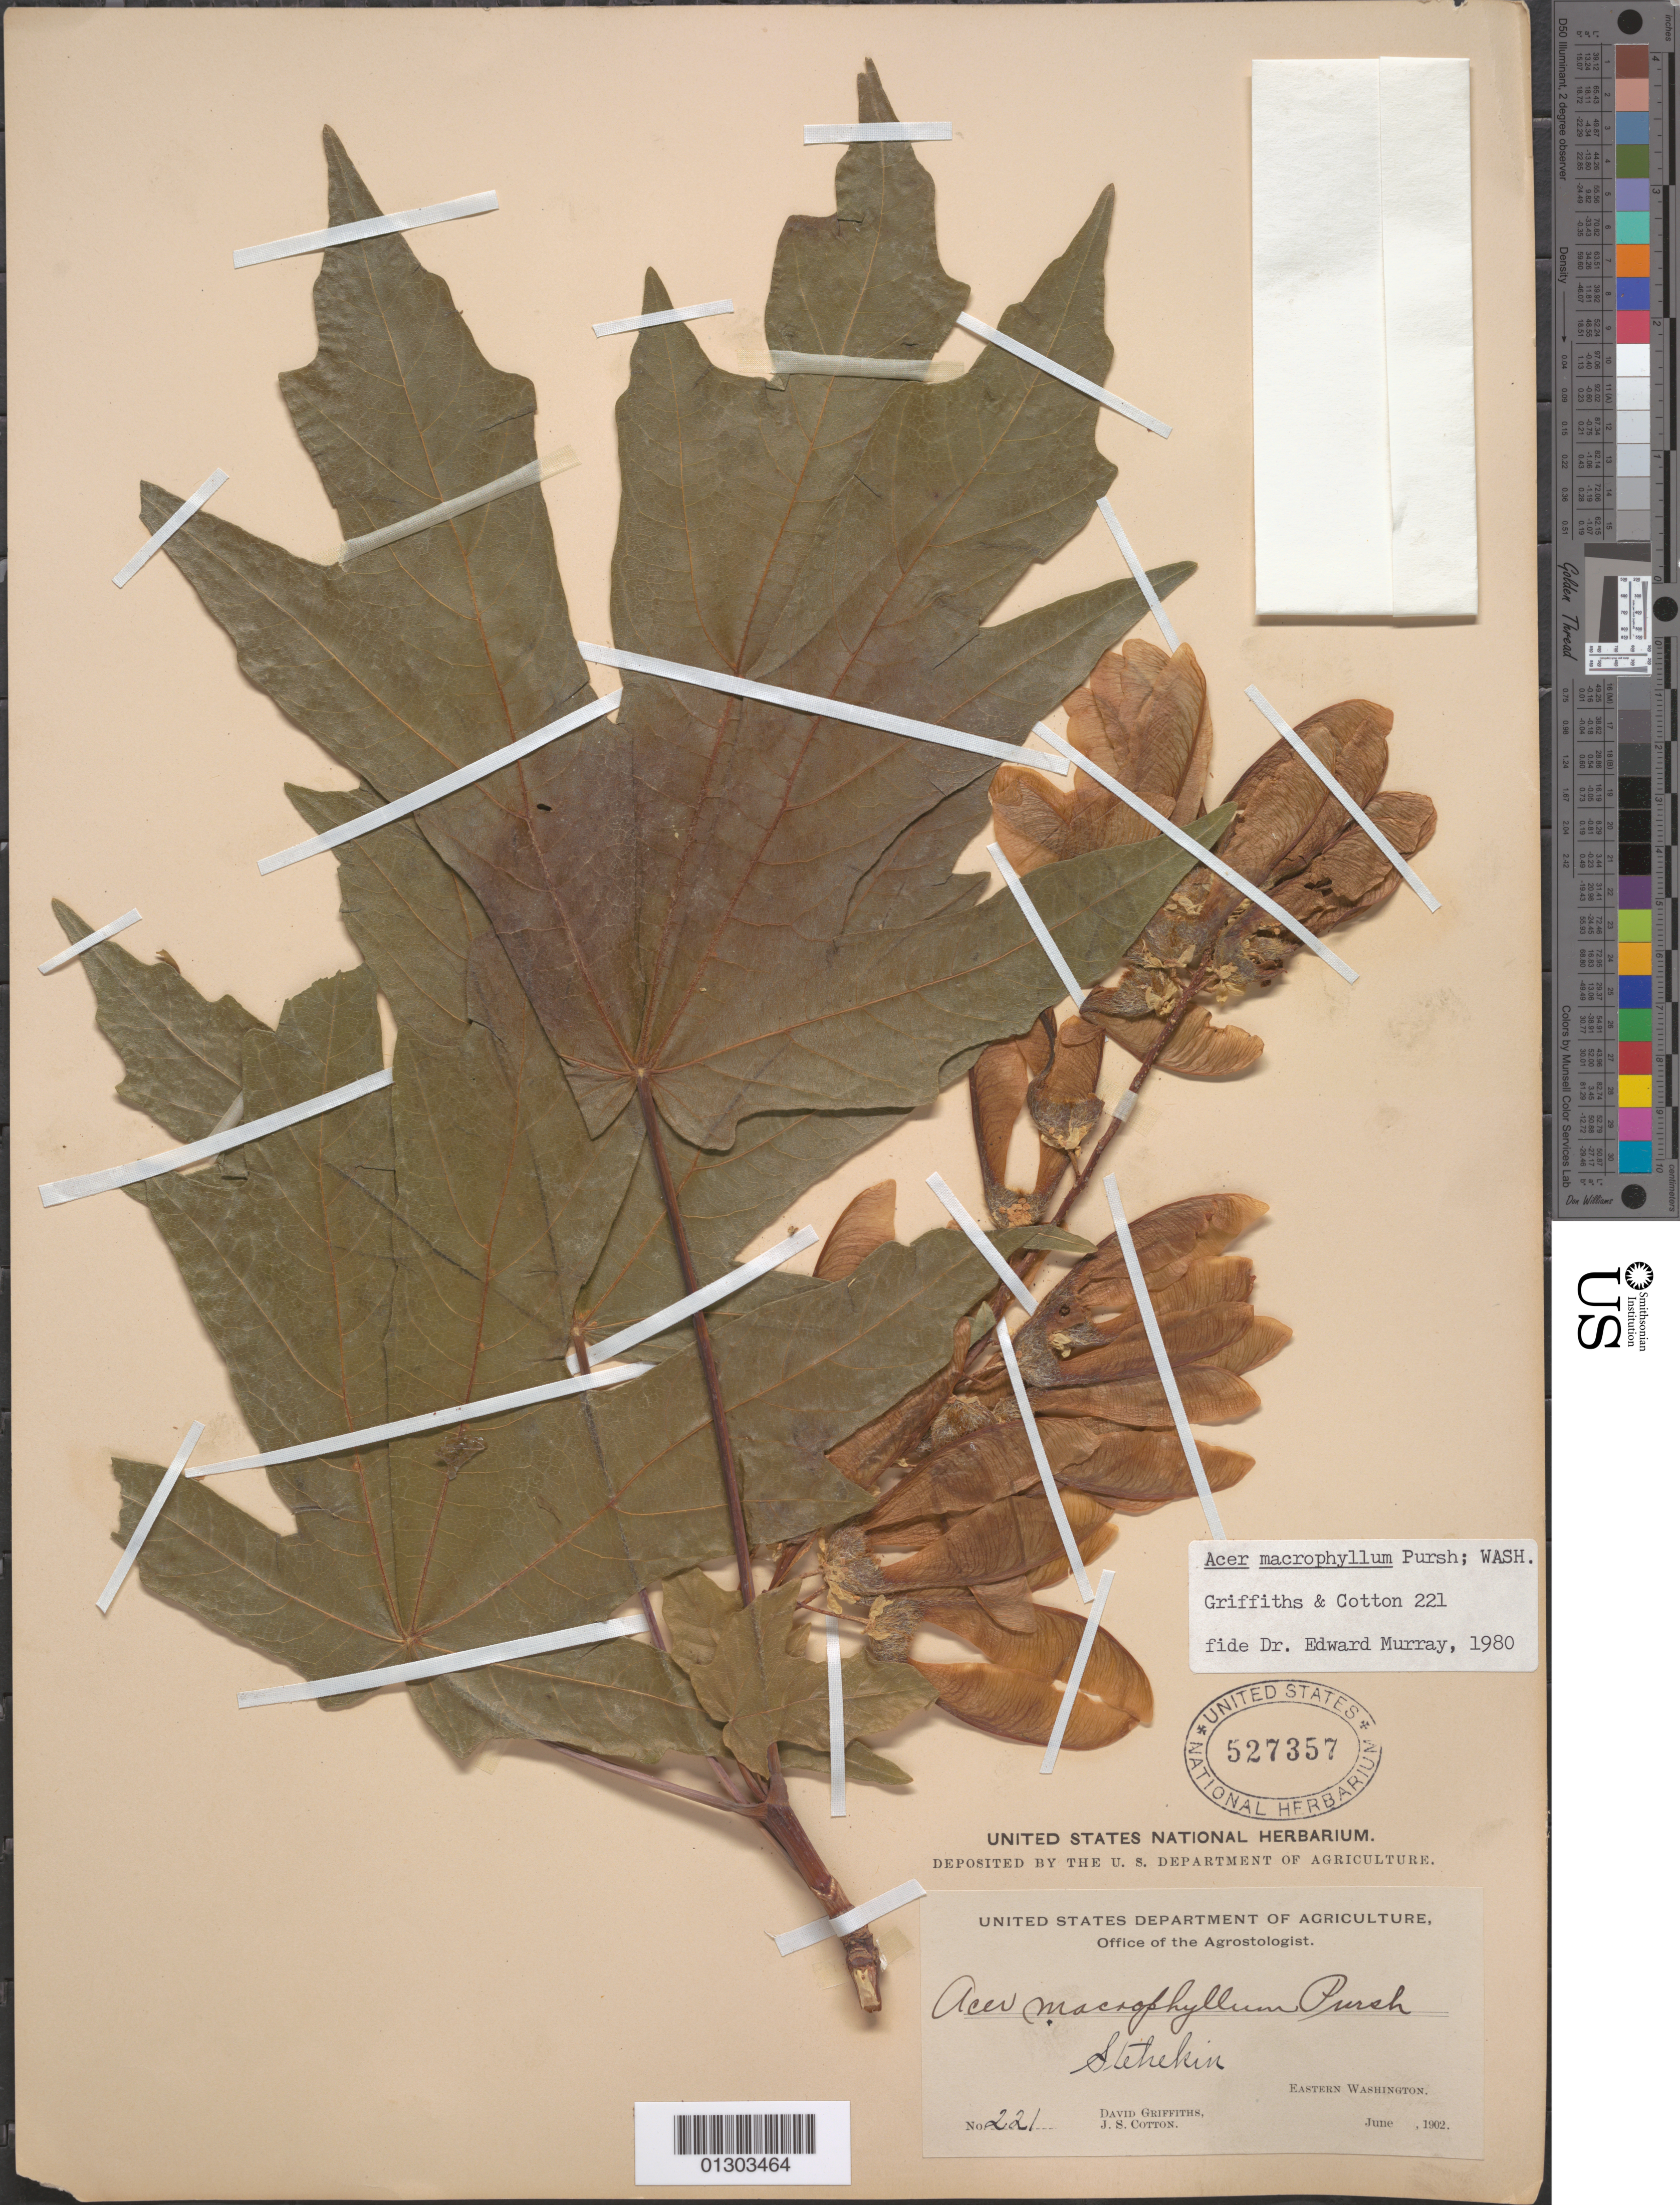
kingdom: Plantae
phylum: Tracheophyta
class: Magnoliopsida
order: Sapindales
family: Sapindaceae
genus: Acer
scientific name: Acer macrophyllum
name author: Pursh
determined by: Murray, Edward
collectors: D. Griffiths & J. S. Cotton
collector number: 221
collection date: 1902-06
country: United States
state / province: Washington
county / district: Chelan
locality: Stehekin, eastern Washington.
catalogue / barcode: US 527357